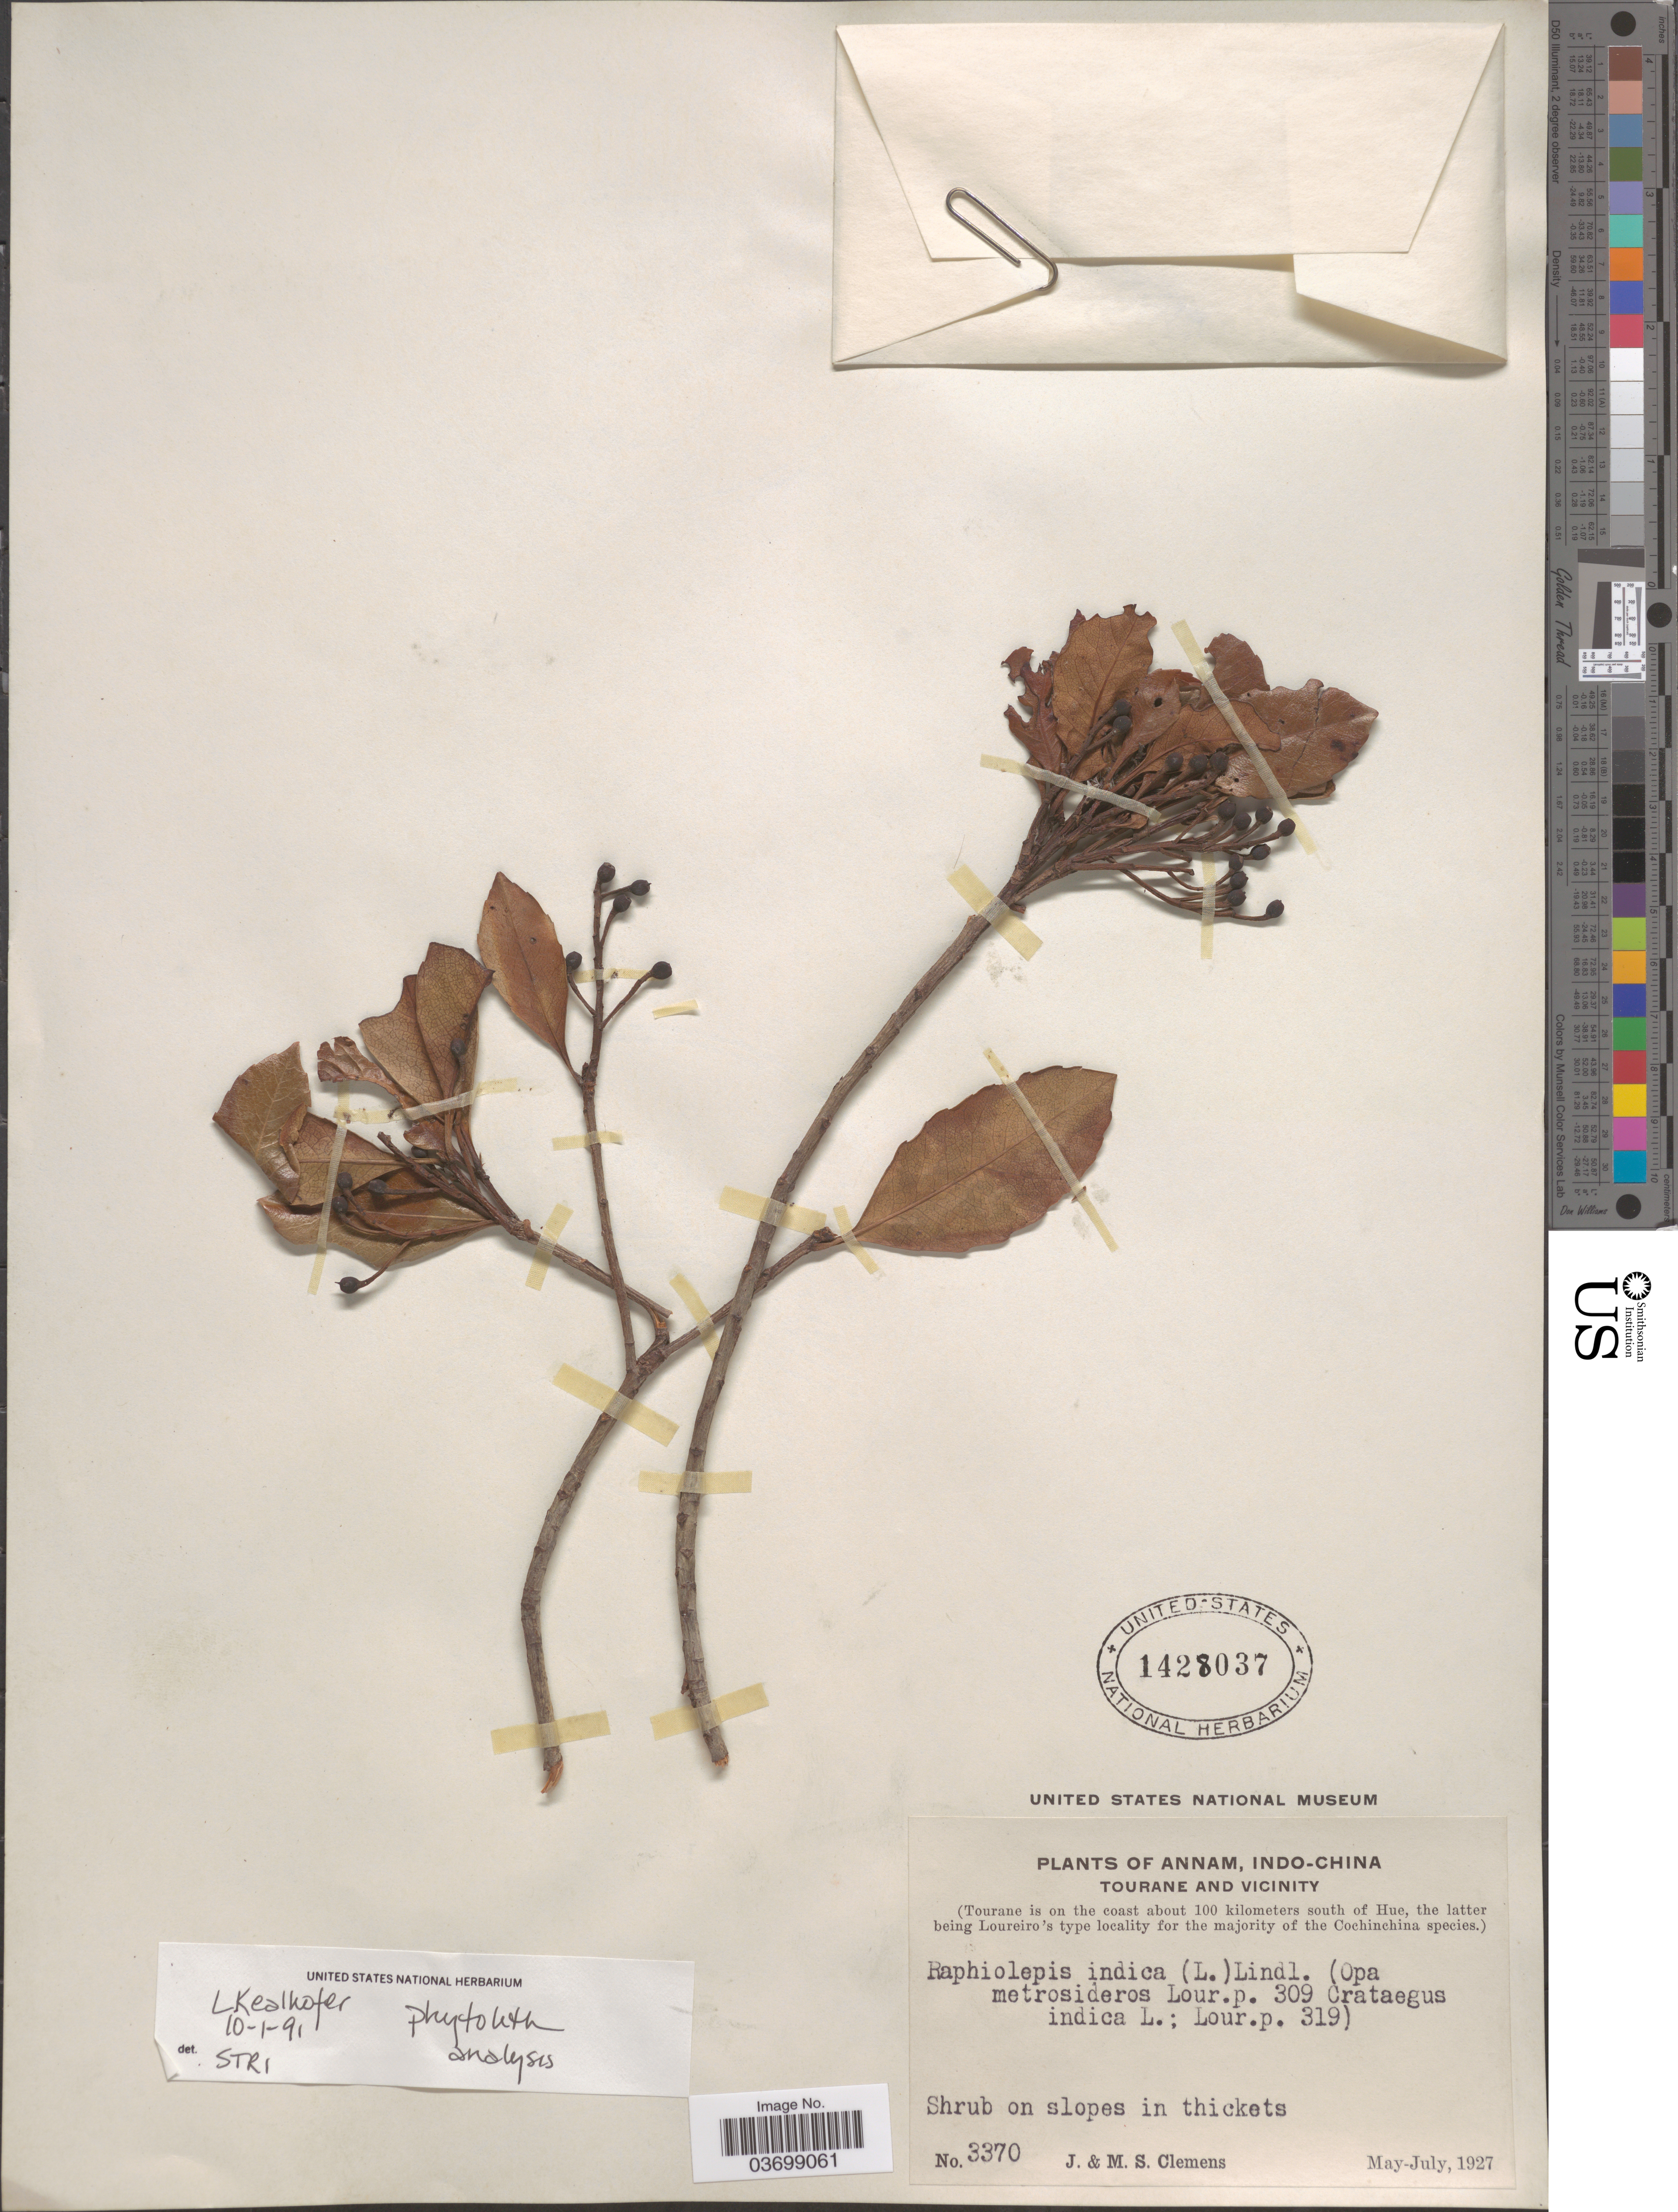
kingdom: Plantae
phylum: Tracheophyta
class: Magnoliopsida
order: Rosales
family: Rosaceae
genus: Rhaphiolepis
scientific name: Rhaphiolepis indica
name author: (L.) Lindl.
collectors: J. Clemens & M. S. Clemens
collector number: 3370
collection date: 1927-05/1927-07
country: Vietnam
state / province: Thua Thien-Hue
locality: Annam, Indo-China. Tourane and Vicinity. (Tourane is on the coast about 100 kilometers south of Hue).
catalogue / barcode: US 1428037